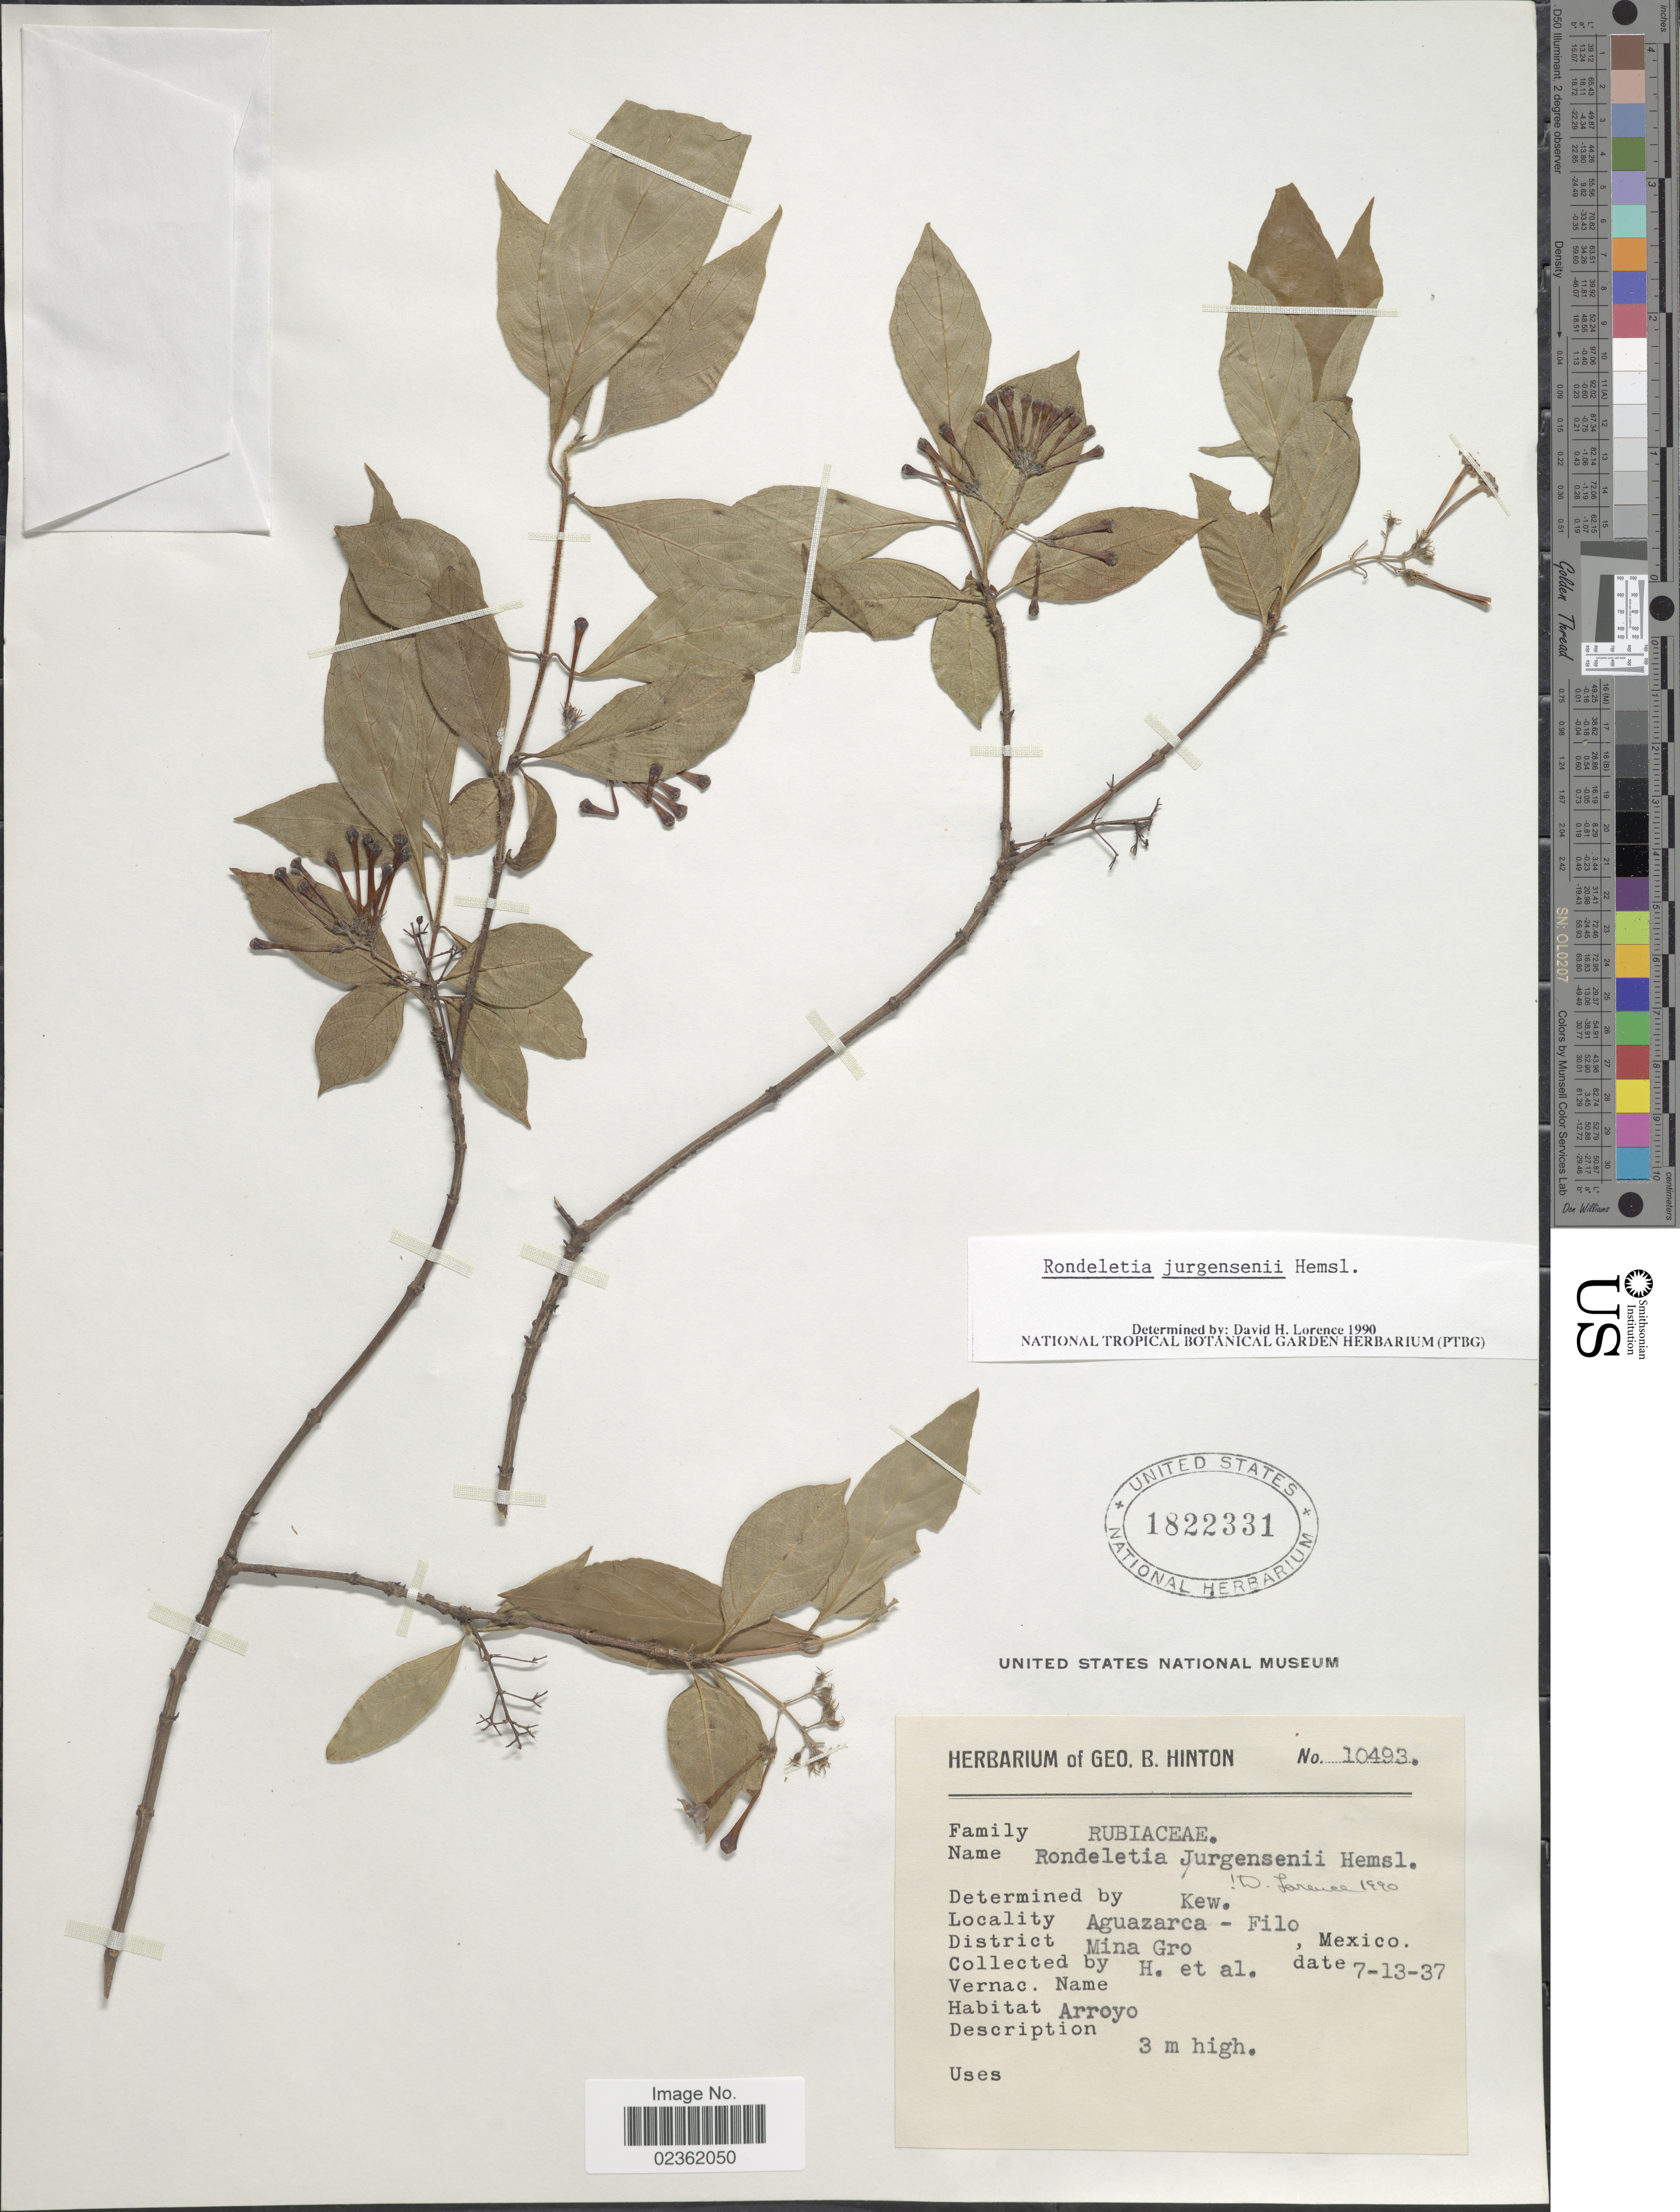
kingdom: Plantae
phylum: Tracheophyta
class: Magnoliopsida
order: Gentianales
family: Rubiaceae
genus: Rondeletia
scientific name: Rondeletia jurgensenii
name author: Hemsl.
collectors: G. B. Hinton & et al.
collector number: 10493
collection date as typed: Transcribed d/m/y: 13/7/37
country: Mexico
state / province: Guerrero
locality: Aguazarca-Filo, District Mina.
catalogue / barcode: US 1822331